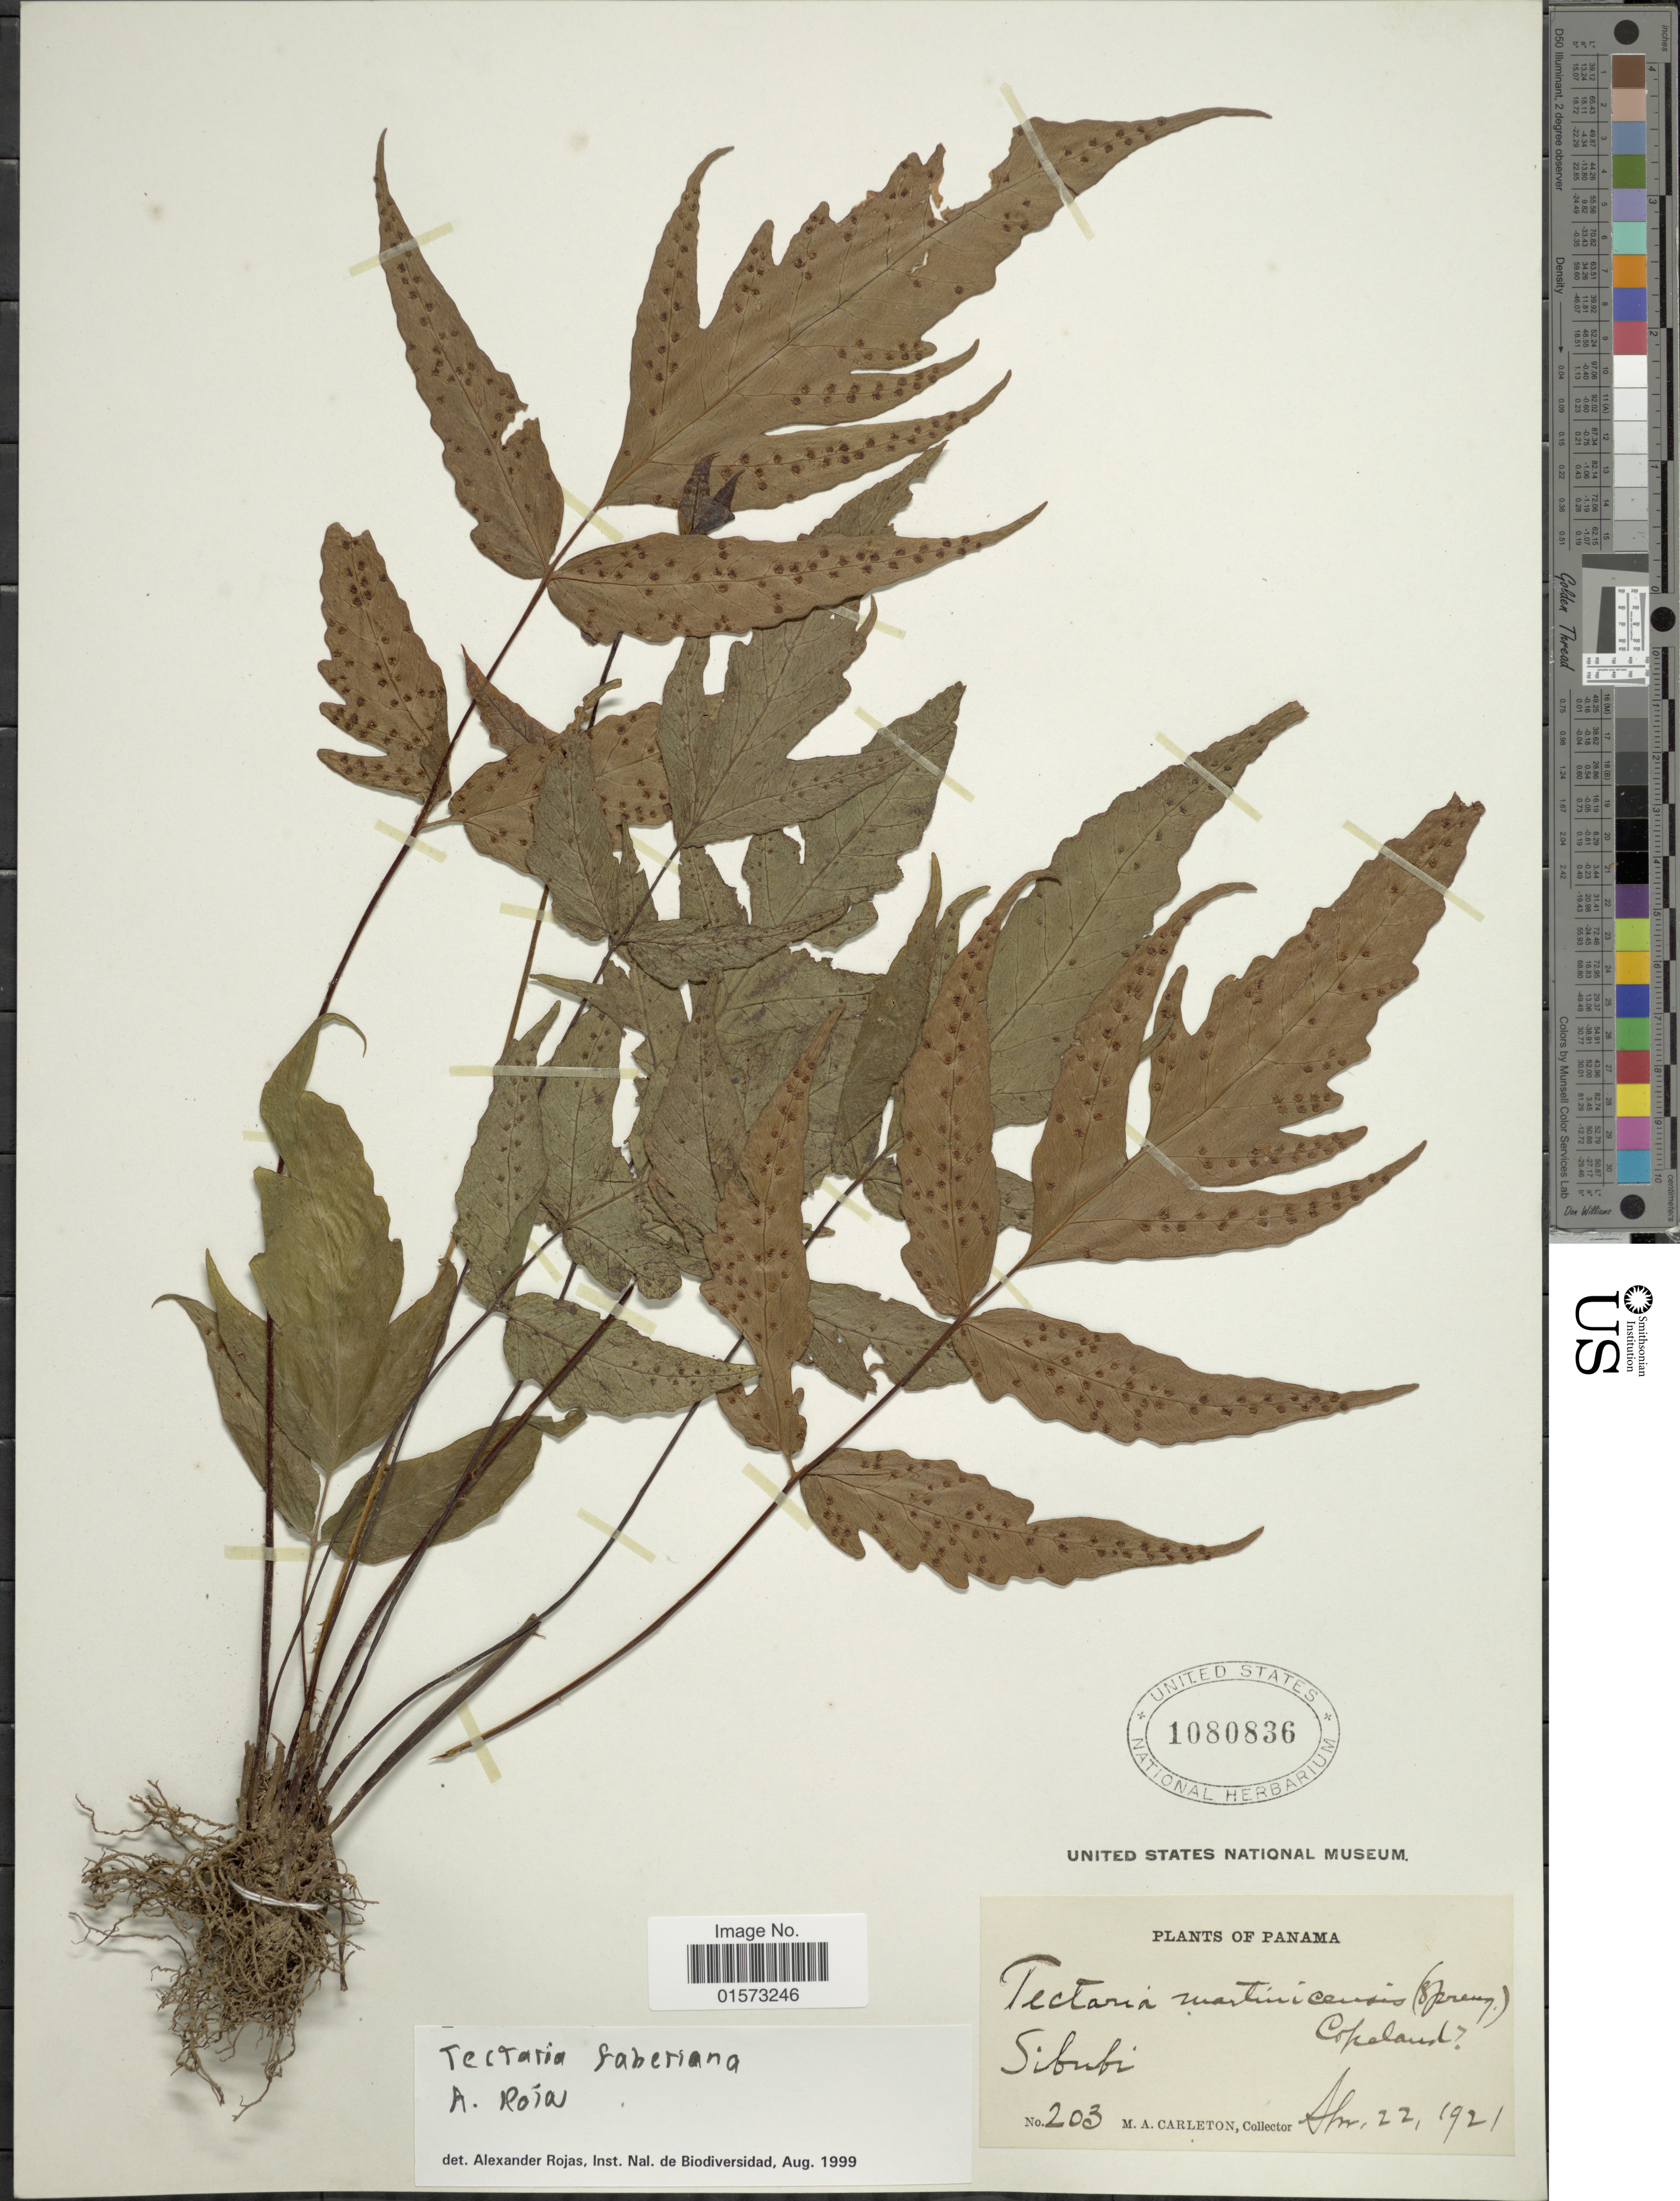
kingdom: Plantae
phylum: Tracheophyta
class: Polypodiopsida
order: Polypodiales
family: Tectariaceae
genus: Tectaria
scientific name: Tectaria faberiana x T. heracleifolia (Willd.) Underw.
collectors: M. A. Carleton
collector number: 203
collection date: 1921-03-22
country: Panama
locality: Sibubi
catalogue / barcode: US 1080836